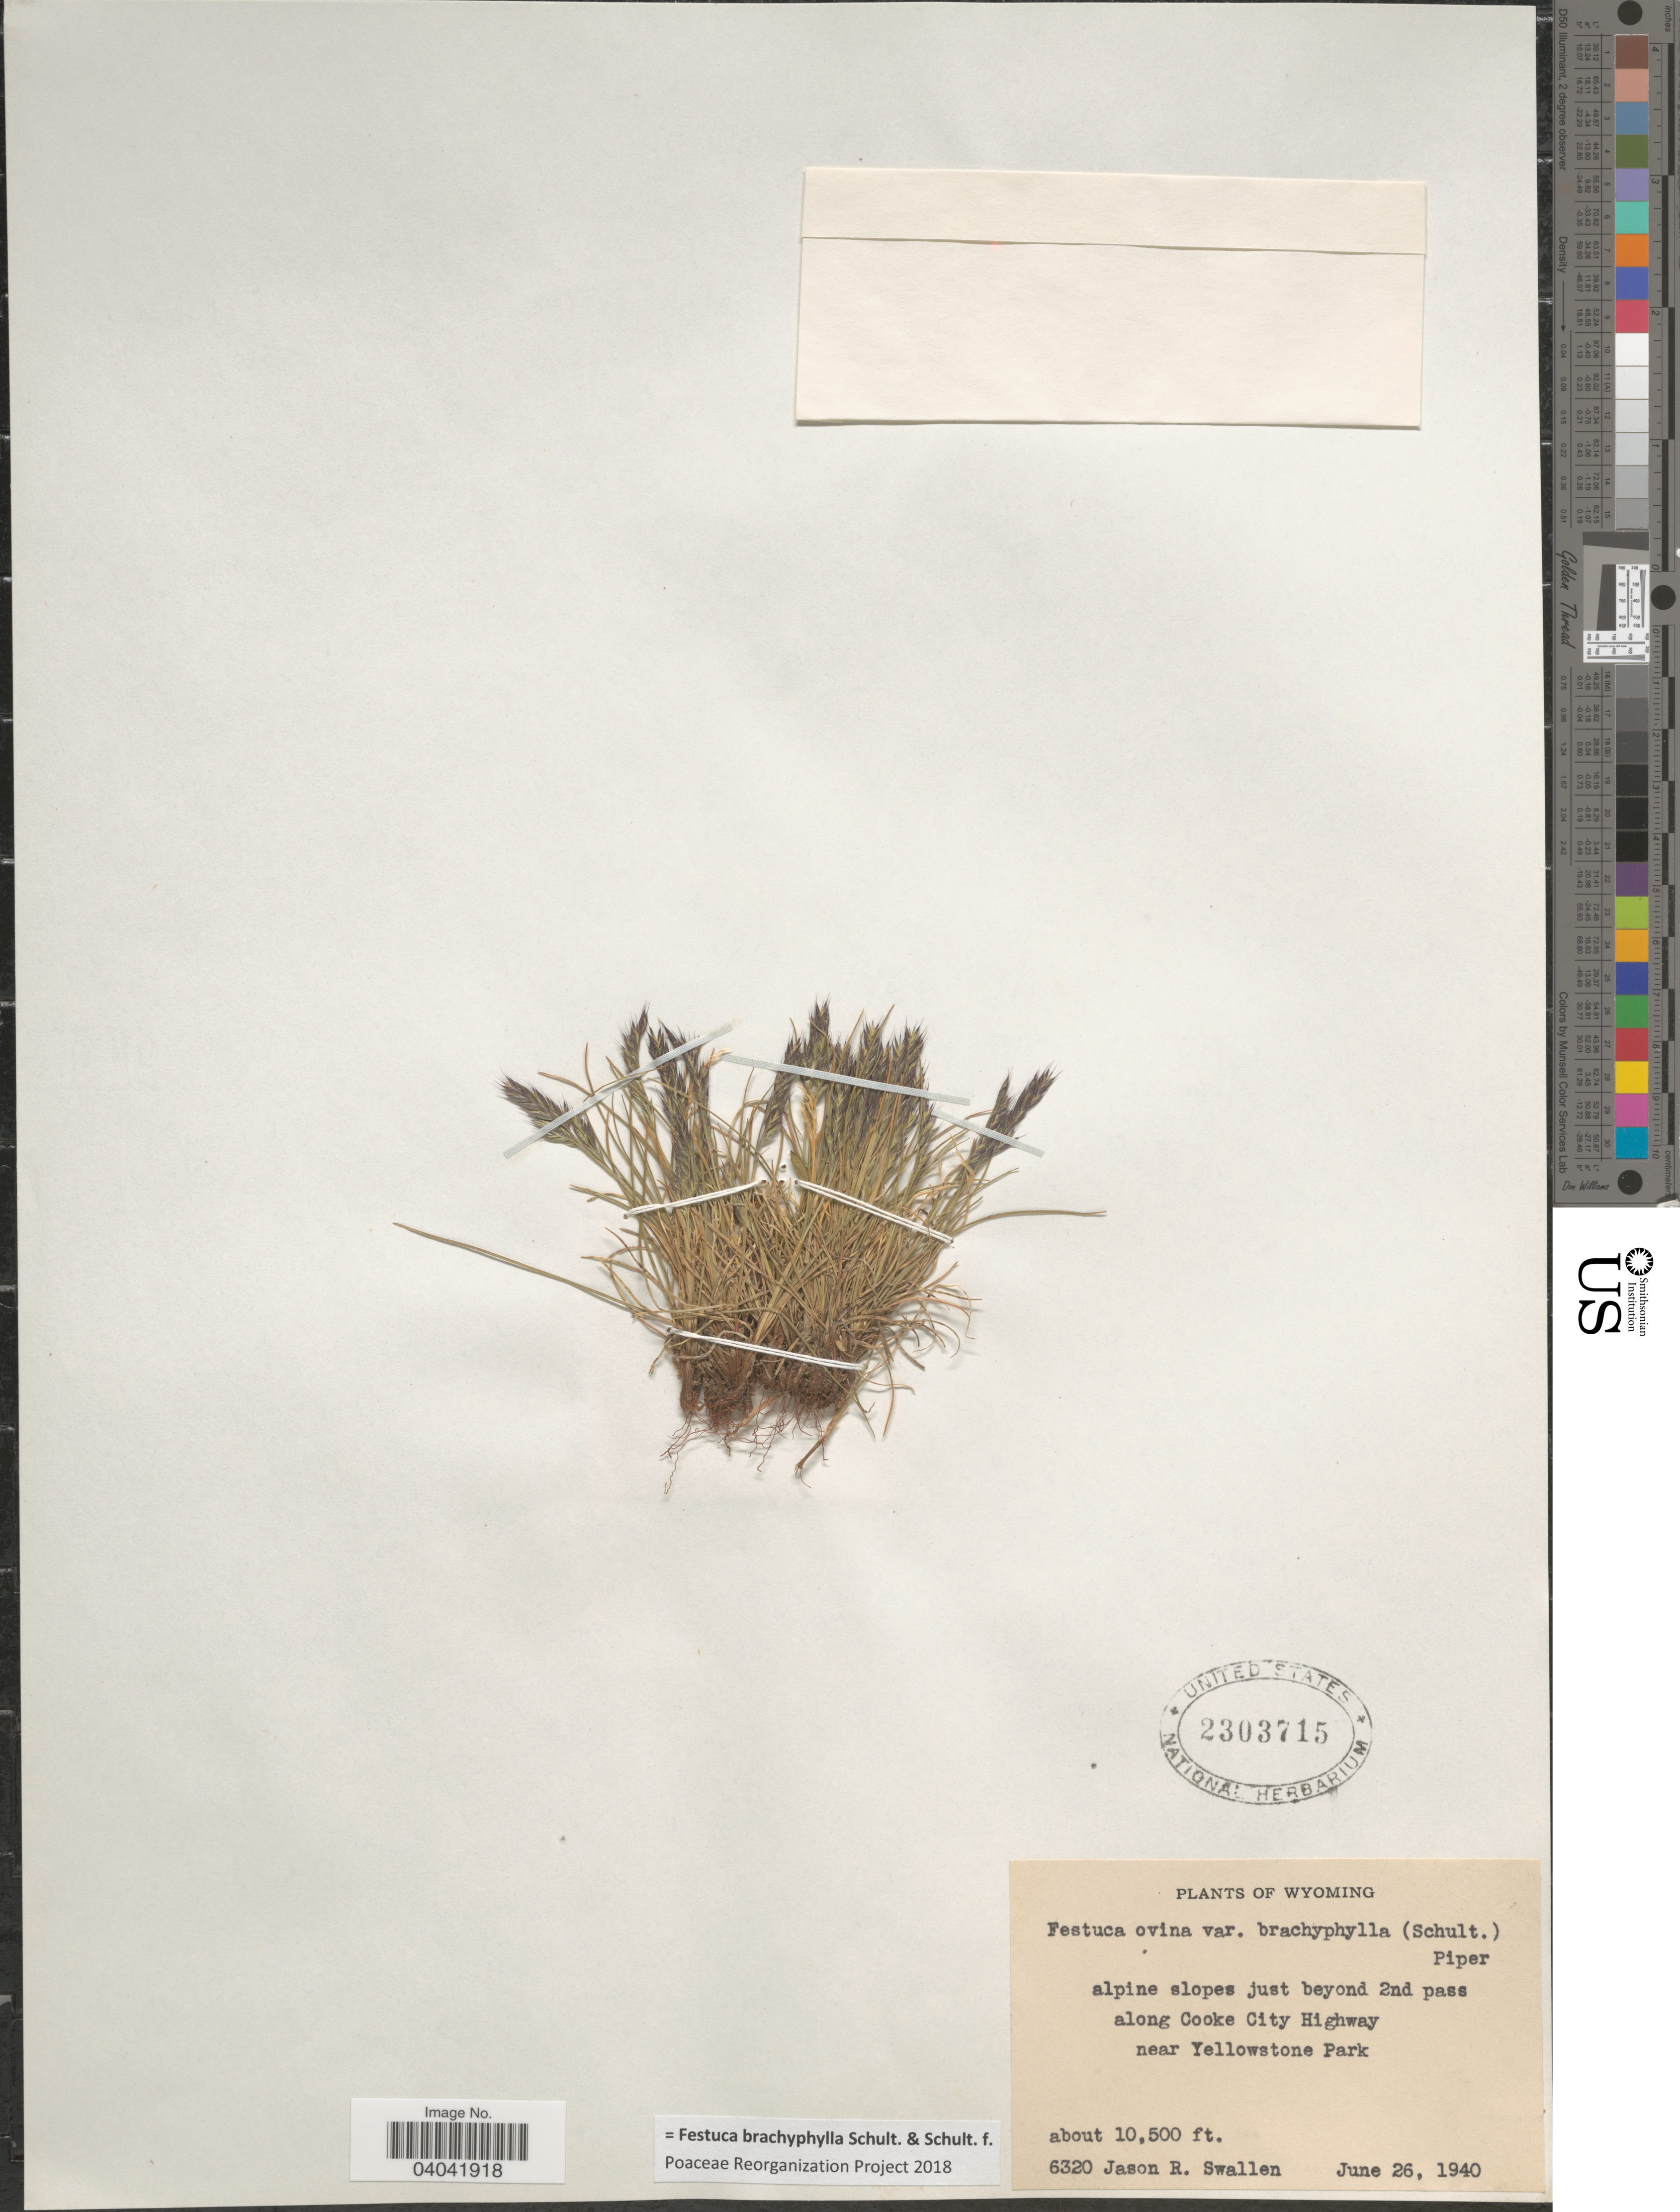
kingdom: Plantae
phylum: Tracheophyta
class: Liliopsida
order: Poales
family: Poaceae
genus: Festuca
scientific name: Festuca brachyphylla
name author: Schult. & Schult. f.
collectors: J. R. Swallen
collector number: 6320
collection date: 1940-06-26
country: United States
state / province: Wyoming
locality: Alpine slopes just beyond 2nd pass along Cooke City Highway near Yellowstone Park.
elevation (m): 3200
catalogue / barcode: US 2303715